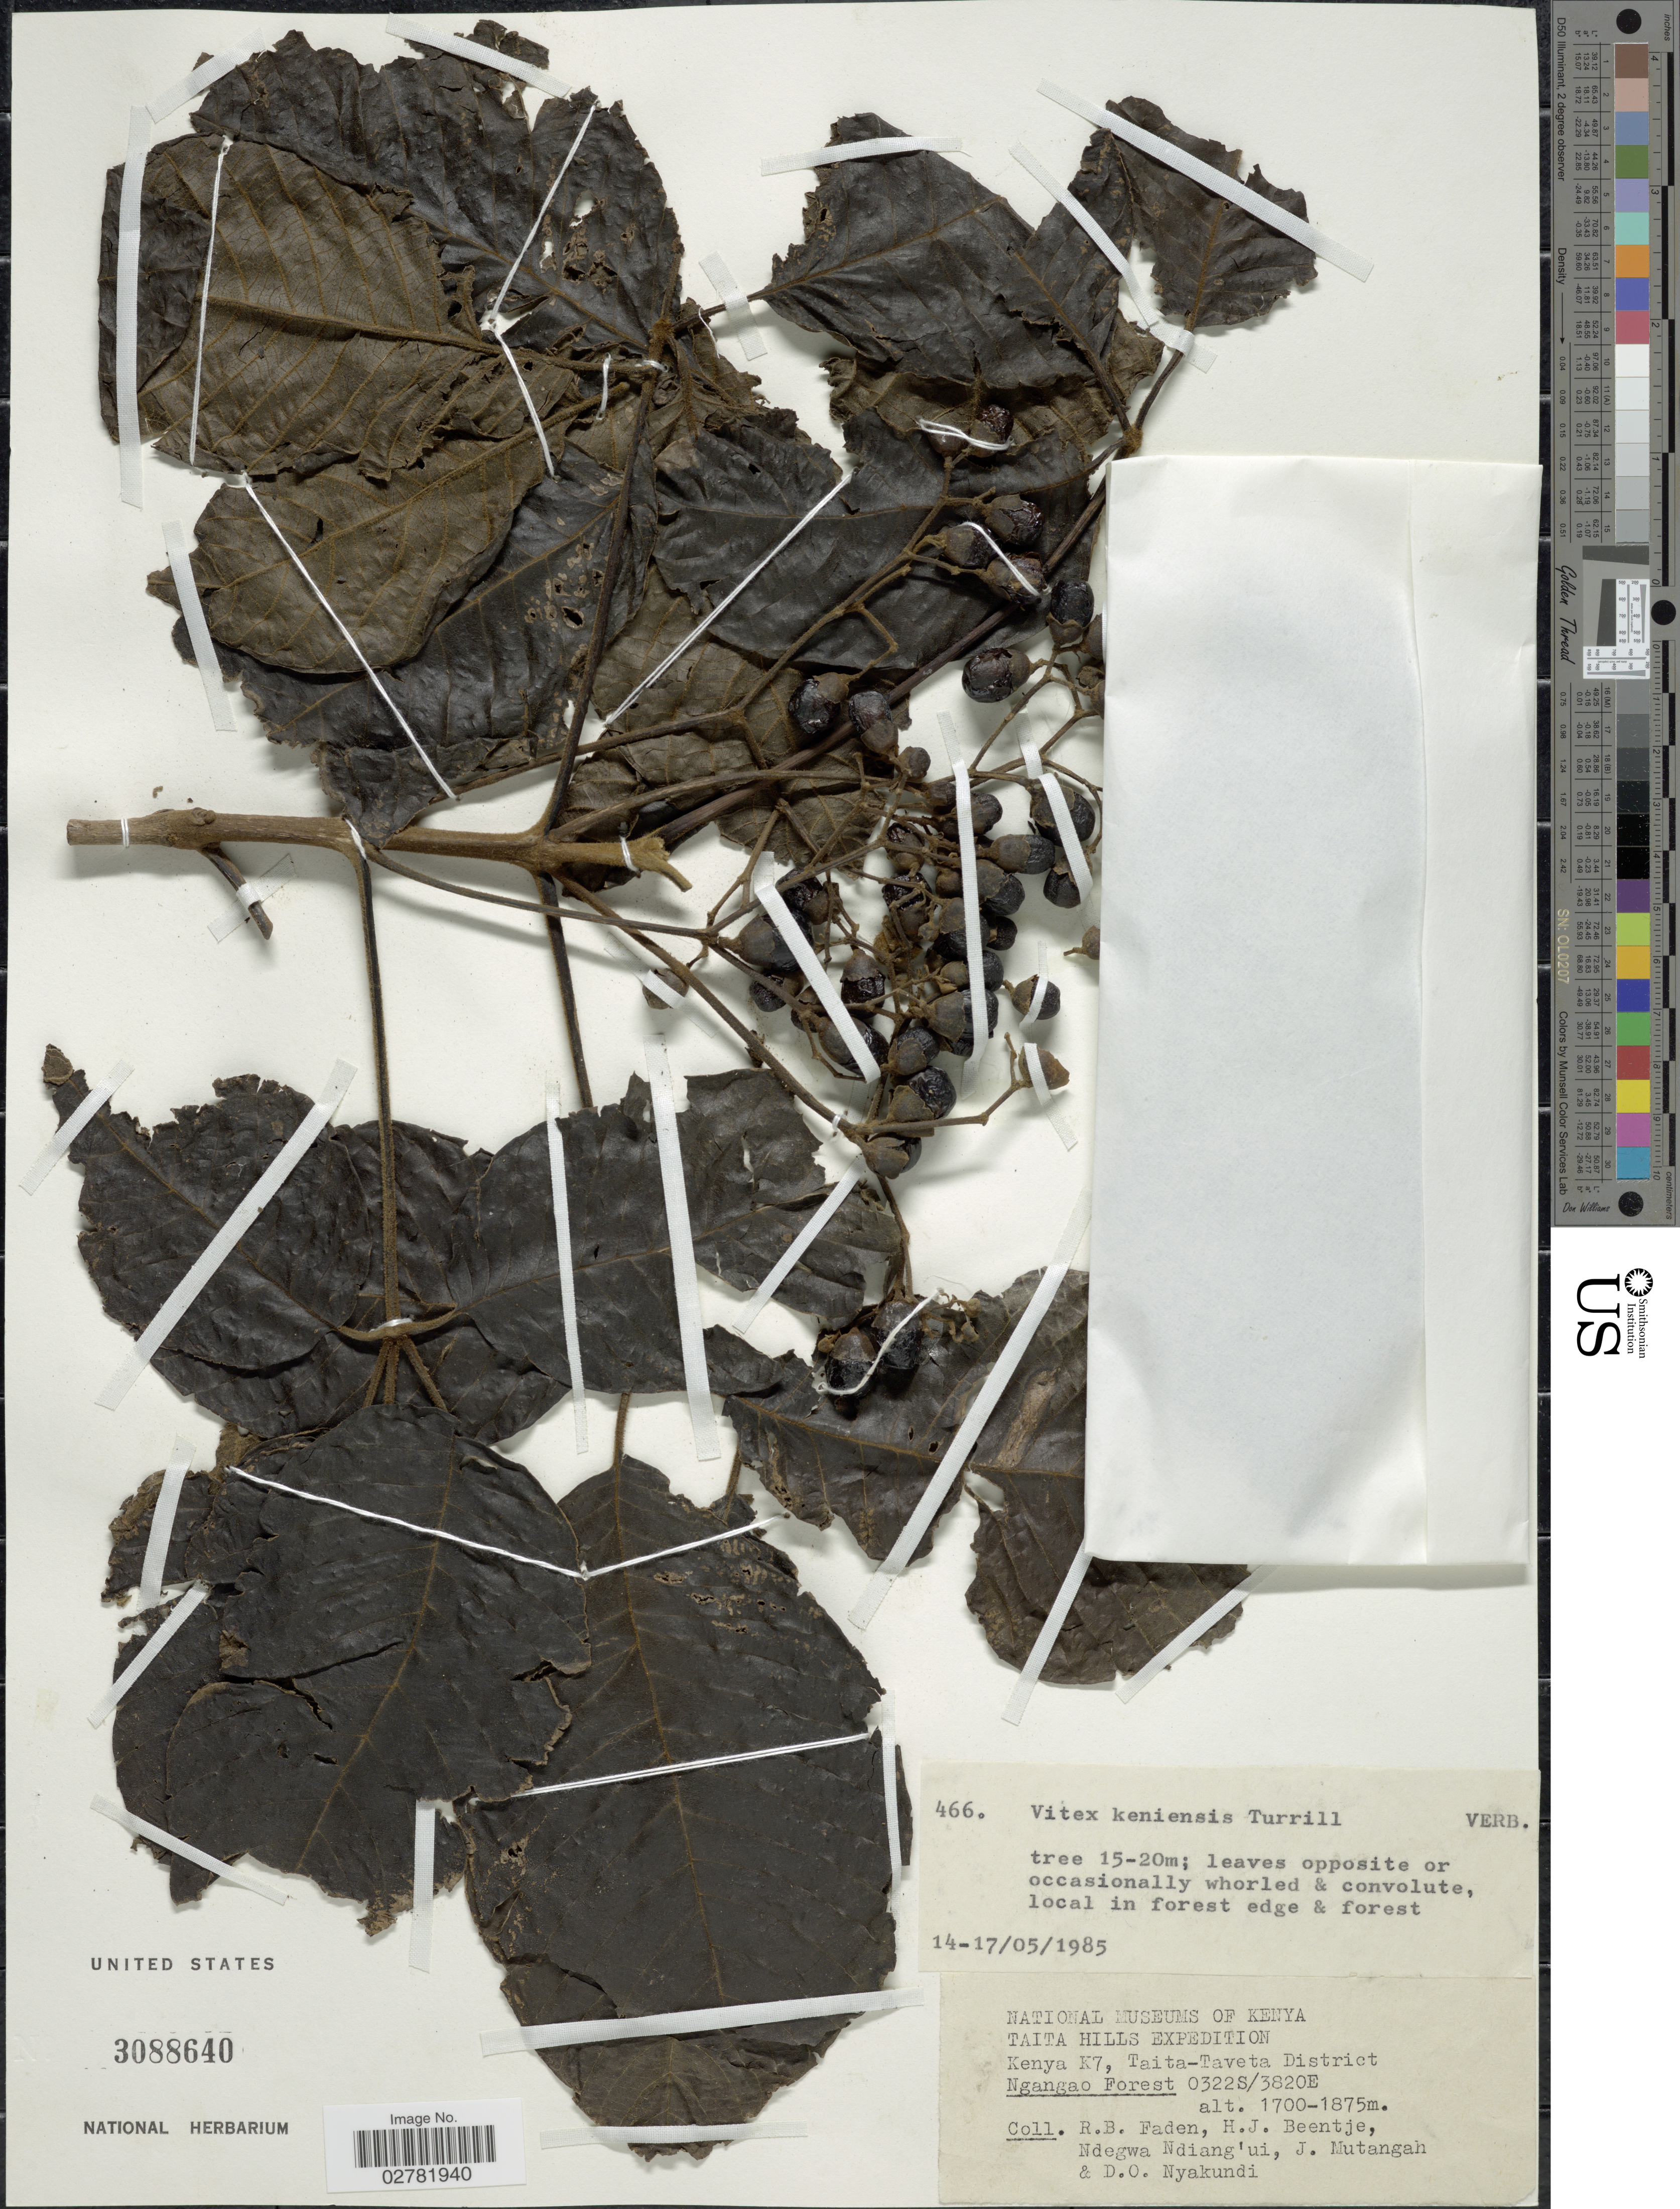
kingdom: Plantae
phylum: Tracheophyta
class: Magnoliopsida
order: Lamiales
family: Lamiaceae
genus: Vitex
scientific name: Vitex keniensis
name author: Turrill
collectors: R. B. Faden, H. J. Beentje, Ndegwa Ndiang'ui, J. Mutangah & D. Nyakundi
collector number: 466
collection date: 1985-05-14/1985-05-17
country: Kenya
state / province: Taita Taveta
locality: Taita Hills. K7, Taita-Taveta District Ngangao Forest.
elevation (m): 1700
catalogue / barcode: US 3088640